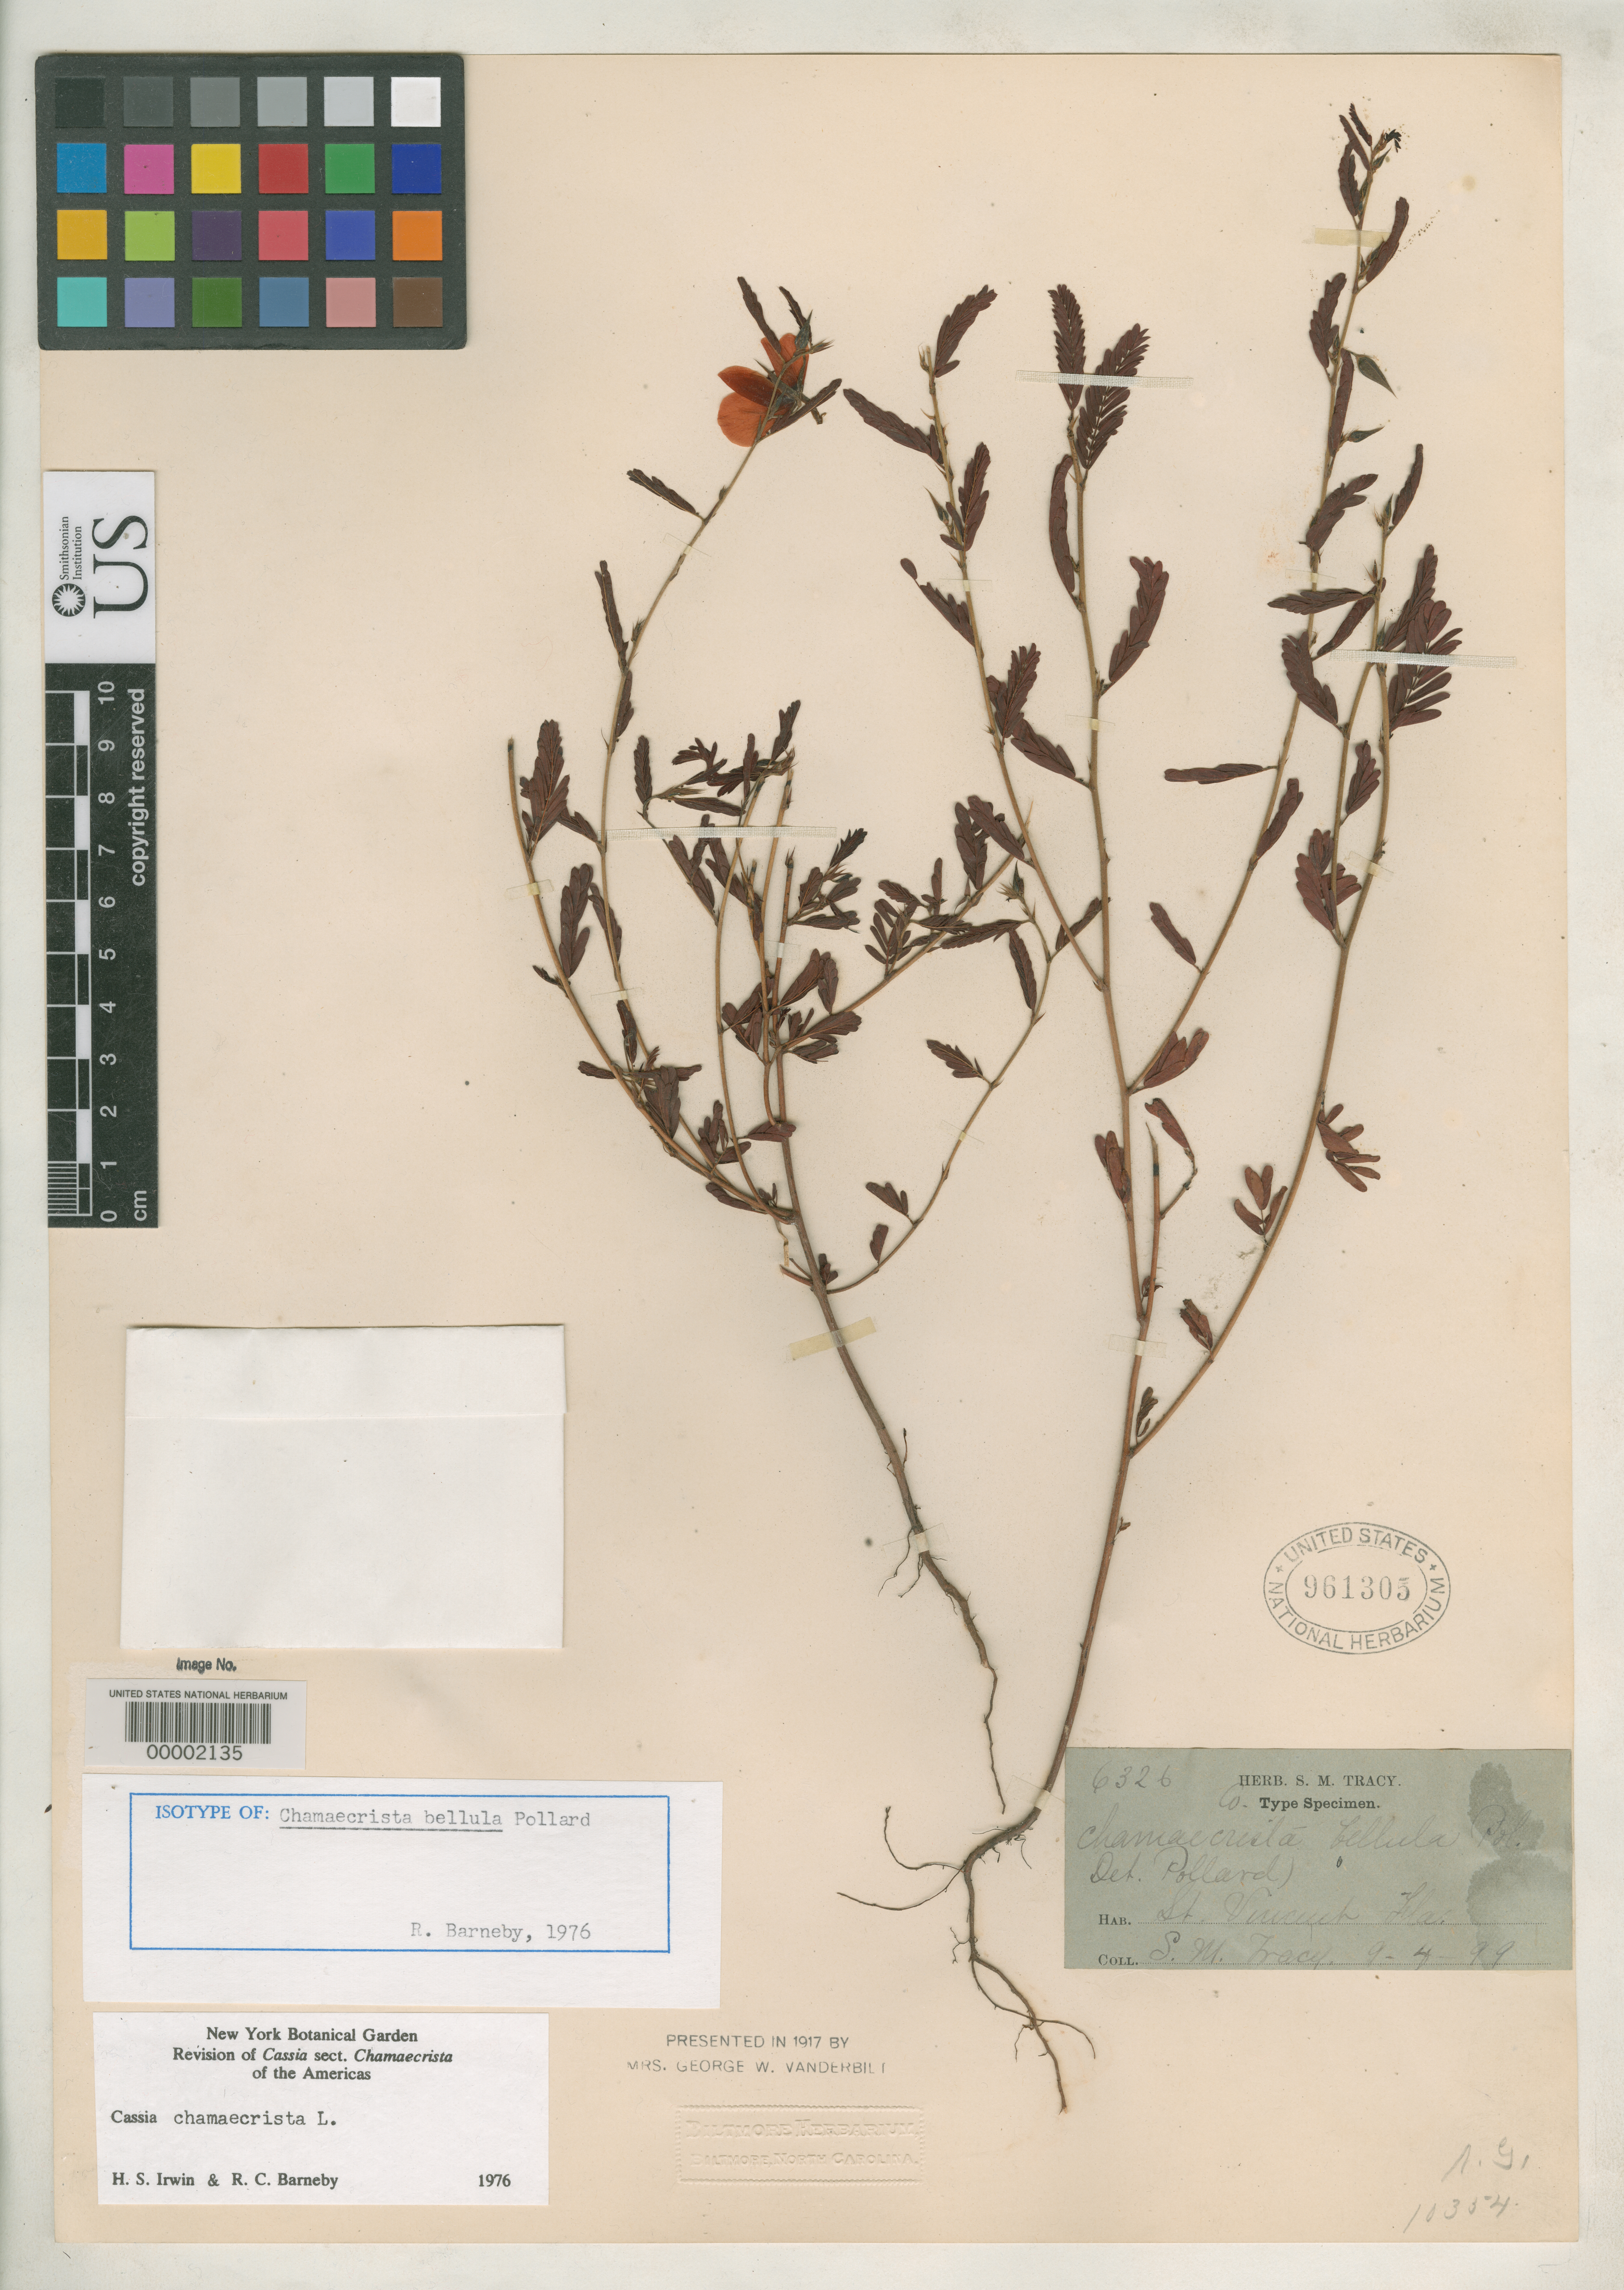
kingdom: Plantae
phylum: Tracheophyta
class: Magnoliopsida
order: Fabales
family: Fabaceae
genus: Chamaecrista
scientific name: Chamaecrista bellula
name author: Pollard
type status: Isotype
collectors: S. M. Tracy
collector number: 6326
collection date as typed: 9/4 1899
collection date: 1899-09-04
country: United States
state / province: Florida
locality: St. Vincent.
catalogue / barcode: US 961305